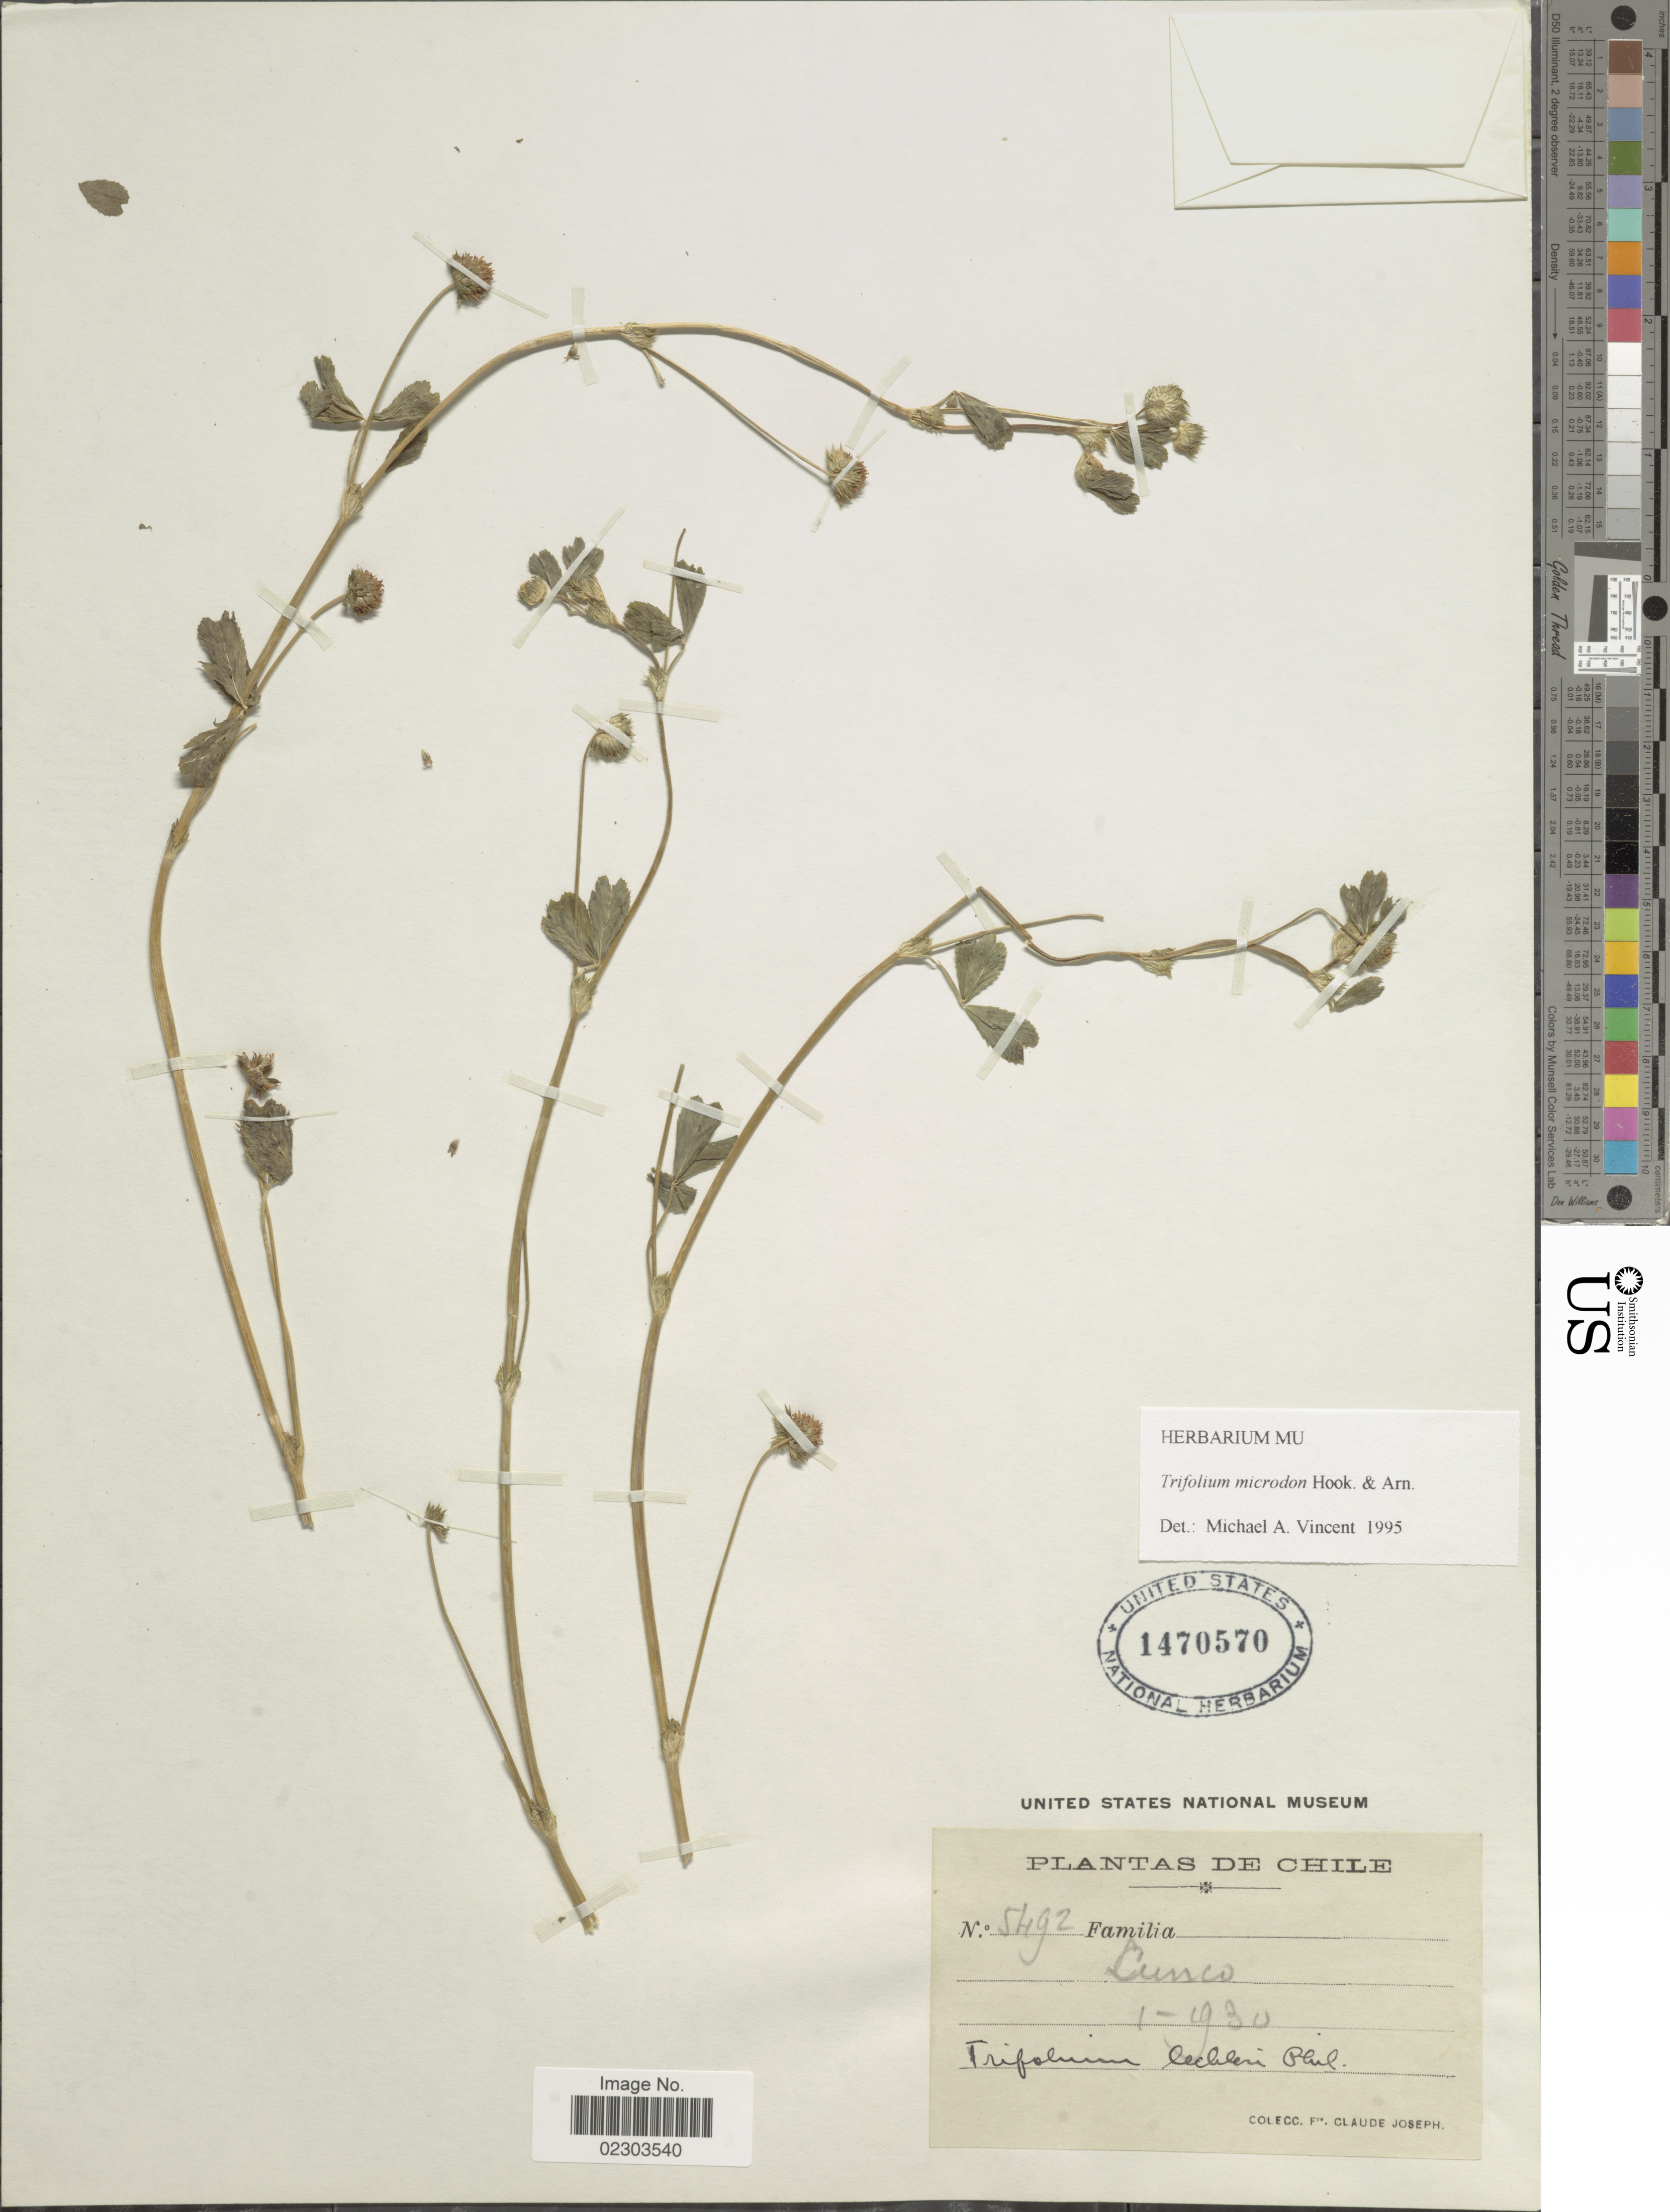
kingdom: Plantae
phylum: Tracheophyta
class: Magnoliopsida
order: Fabales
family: Fabaceae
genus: Trifolium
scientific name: Trifolium microdon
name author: Hook. & Arn.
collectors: Bro. Claude-Joseph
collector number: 5492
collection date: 1930-01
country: Chile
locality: Cunco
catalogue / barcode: US 1470570